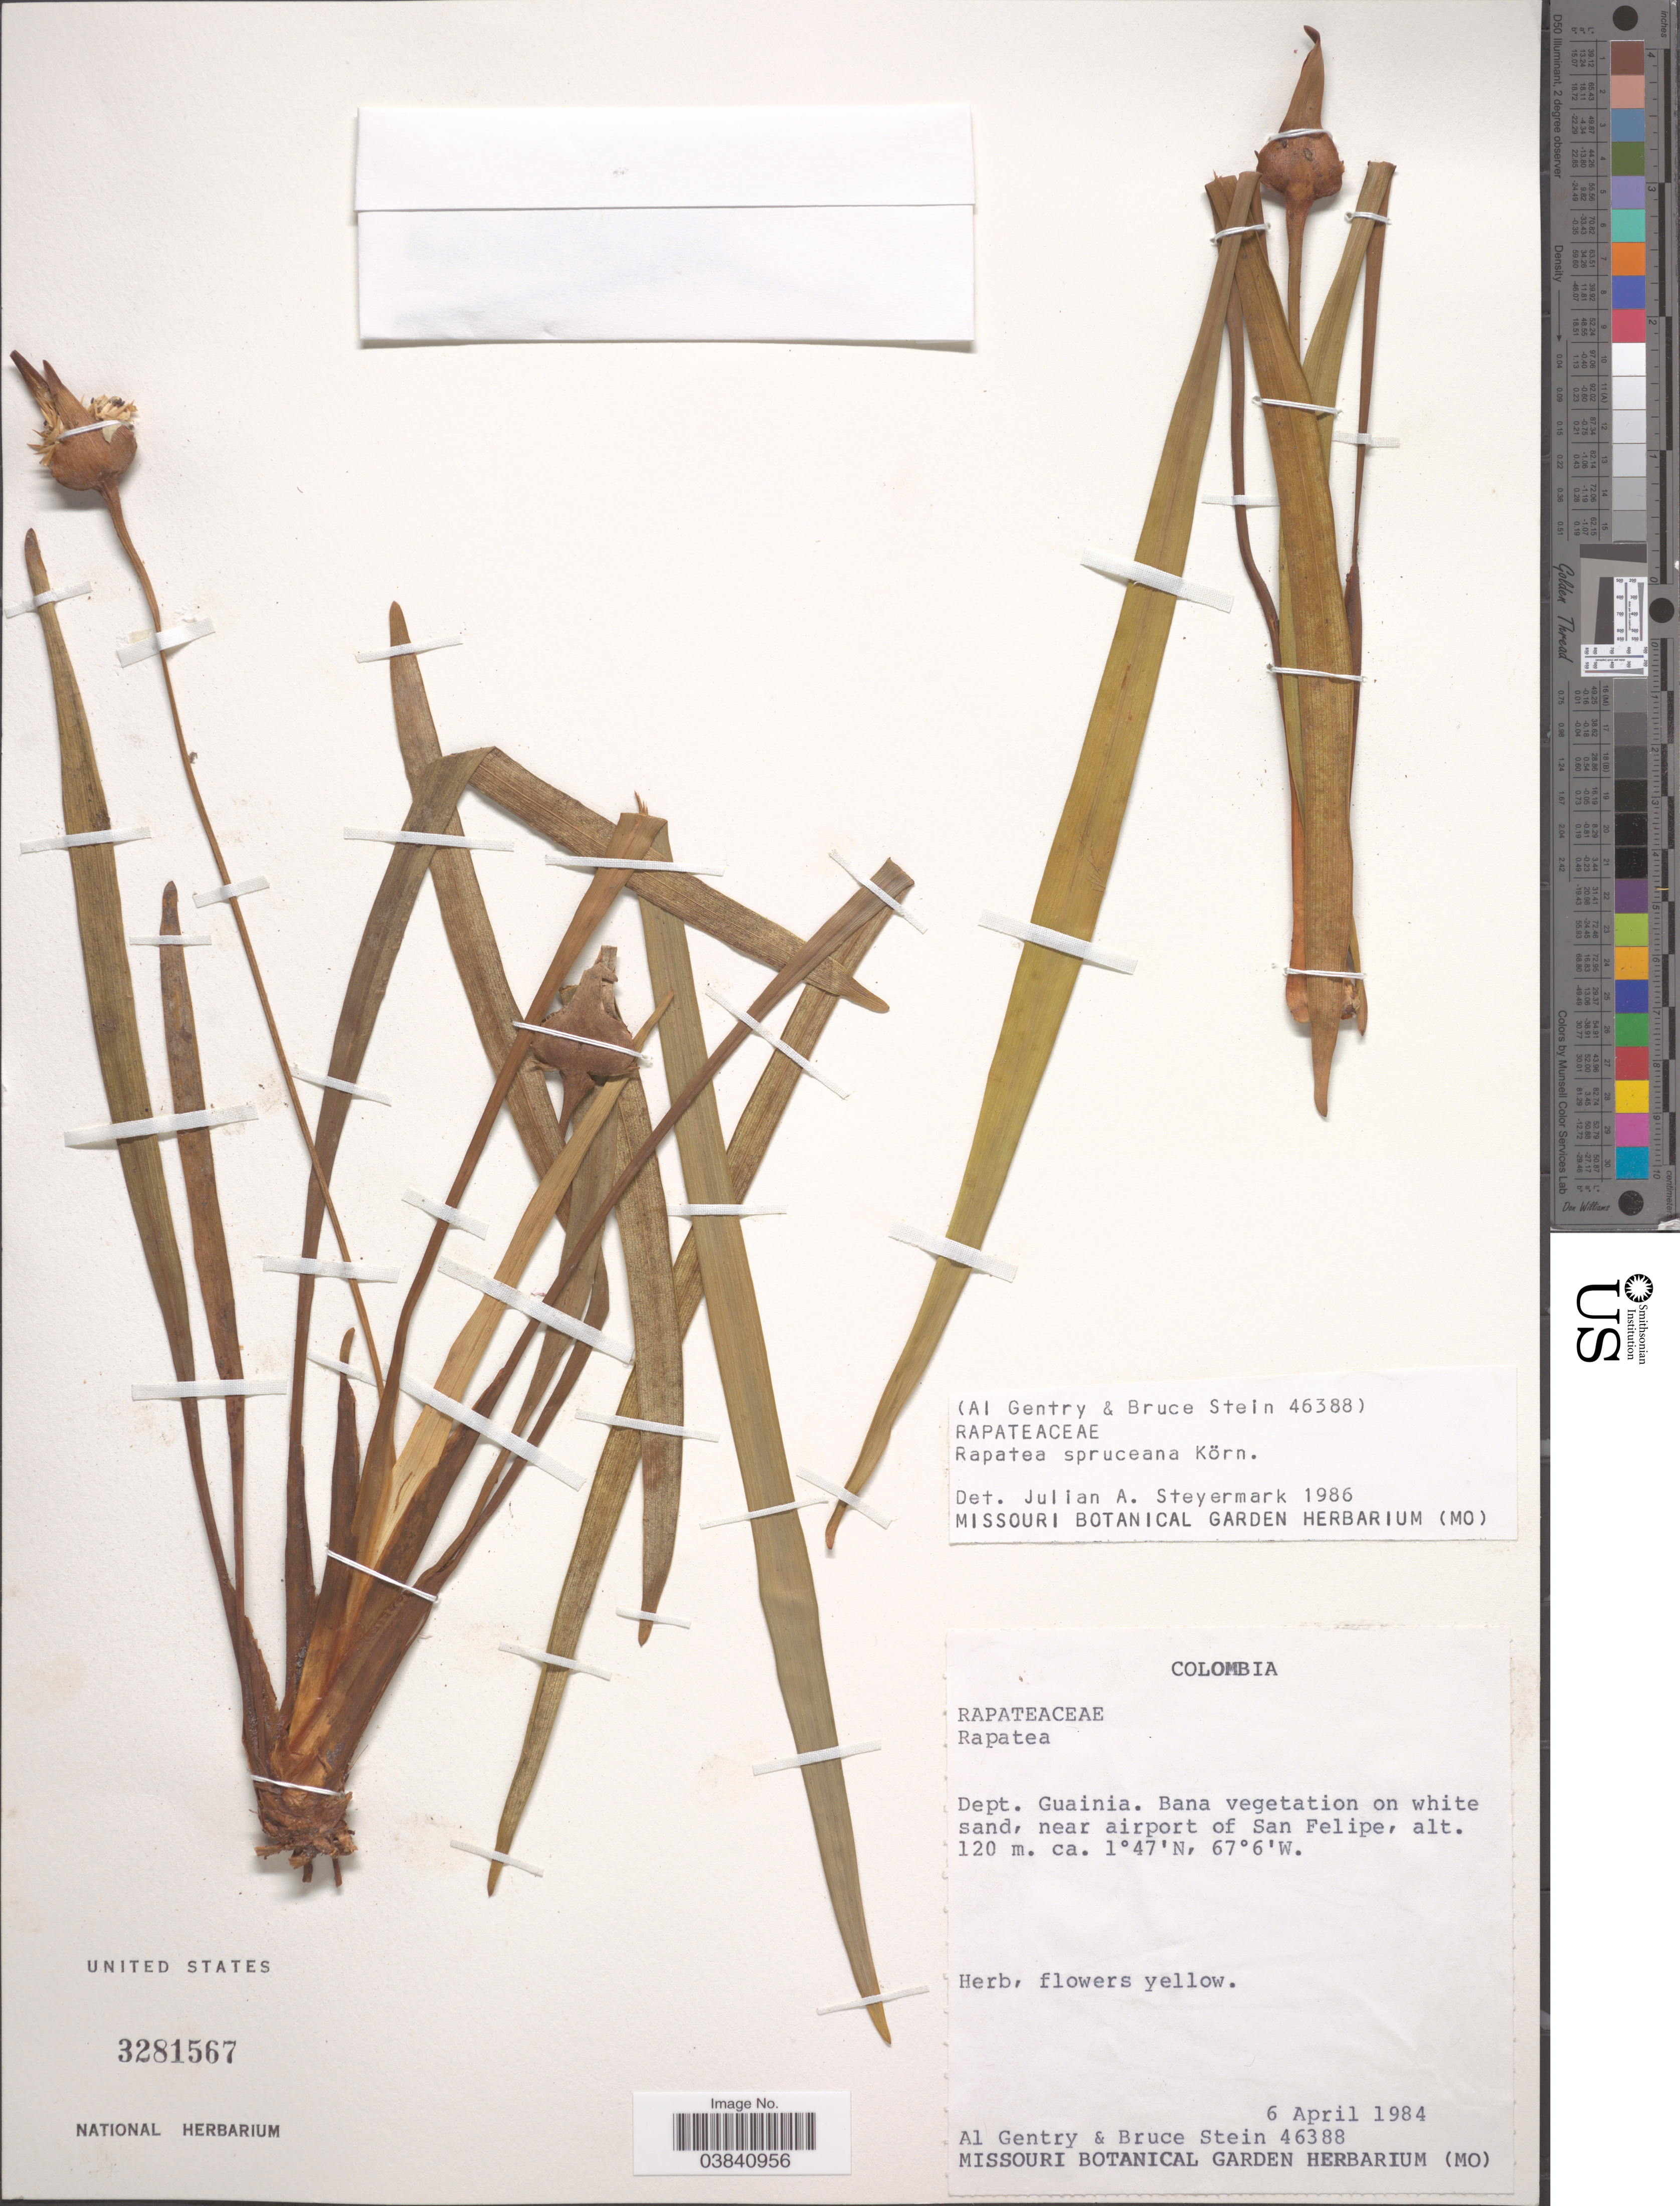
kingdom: Plantae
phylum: Tracheophyta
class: Liliopsida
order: Poales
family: Rapateaceae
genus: Rapatea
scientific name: Rapatea spruceana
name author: Körn.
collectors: A. H. Gentry & B. A. Stein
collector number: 46388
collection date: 1984-04-06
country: Colombia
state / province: Guainía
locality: Dept. Guainia. Near airport of San Felipe.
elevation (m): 120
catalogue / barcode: US 3281567